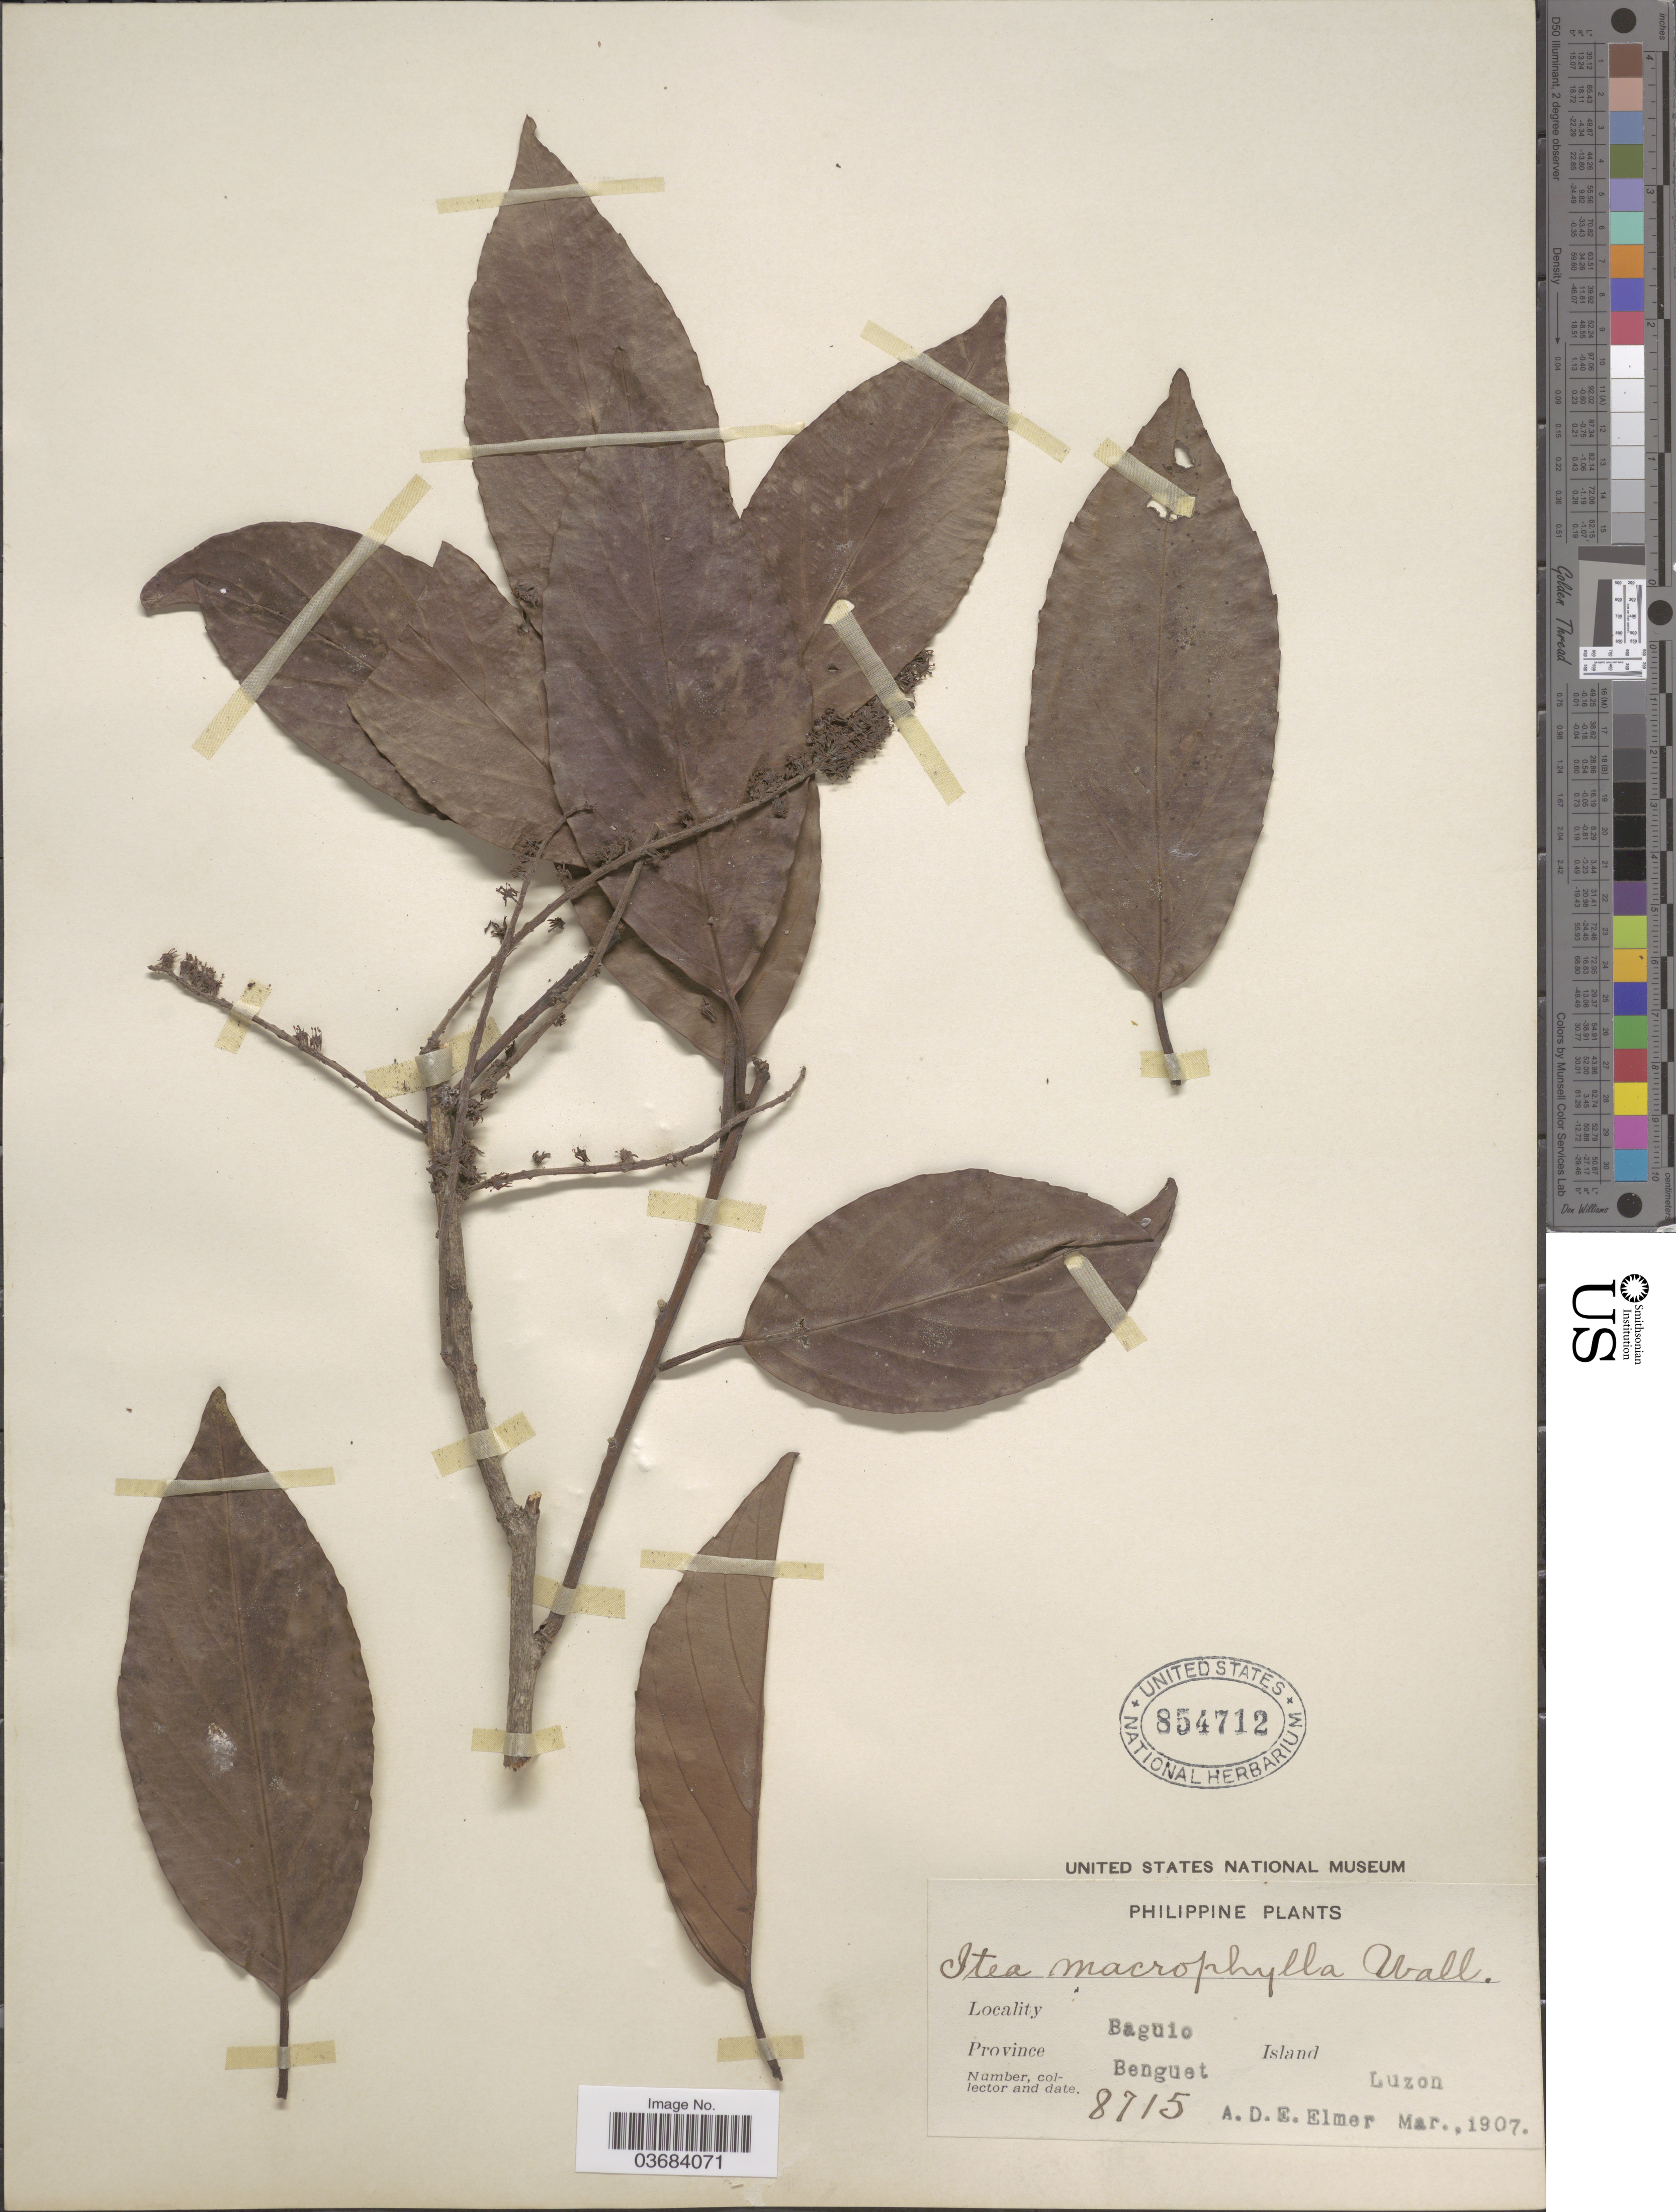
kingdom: Plantae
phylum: Tracheophyta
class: Magnoliopsida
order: Saxifragales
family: Iteaceae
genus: Itea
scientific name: Itea macrophylla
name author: Wall.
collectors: A. D. E. Elmer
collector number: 8715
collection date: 1907-03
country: Philippines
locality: Baguio. Province Benguet. Island Luzon.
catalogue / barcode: US 854712